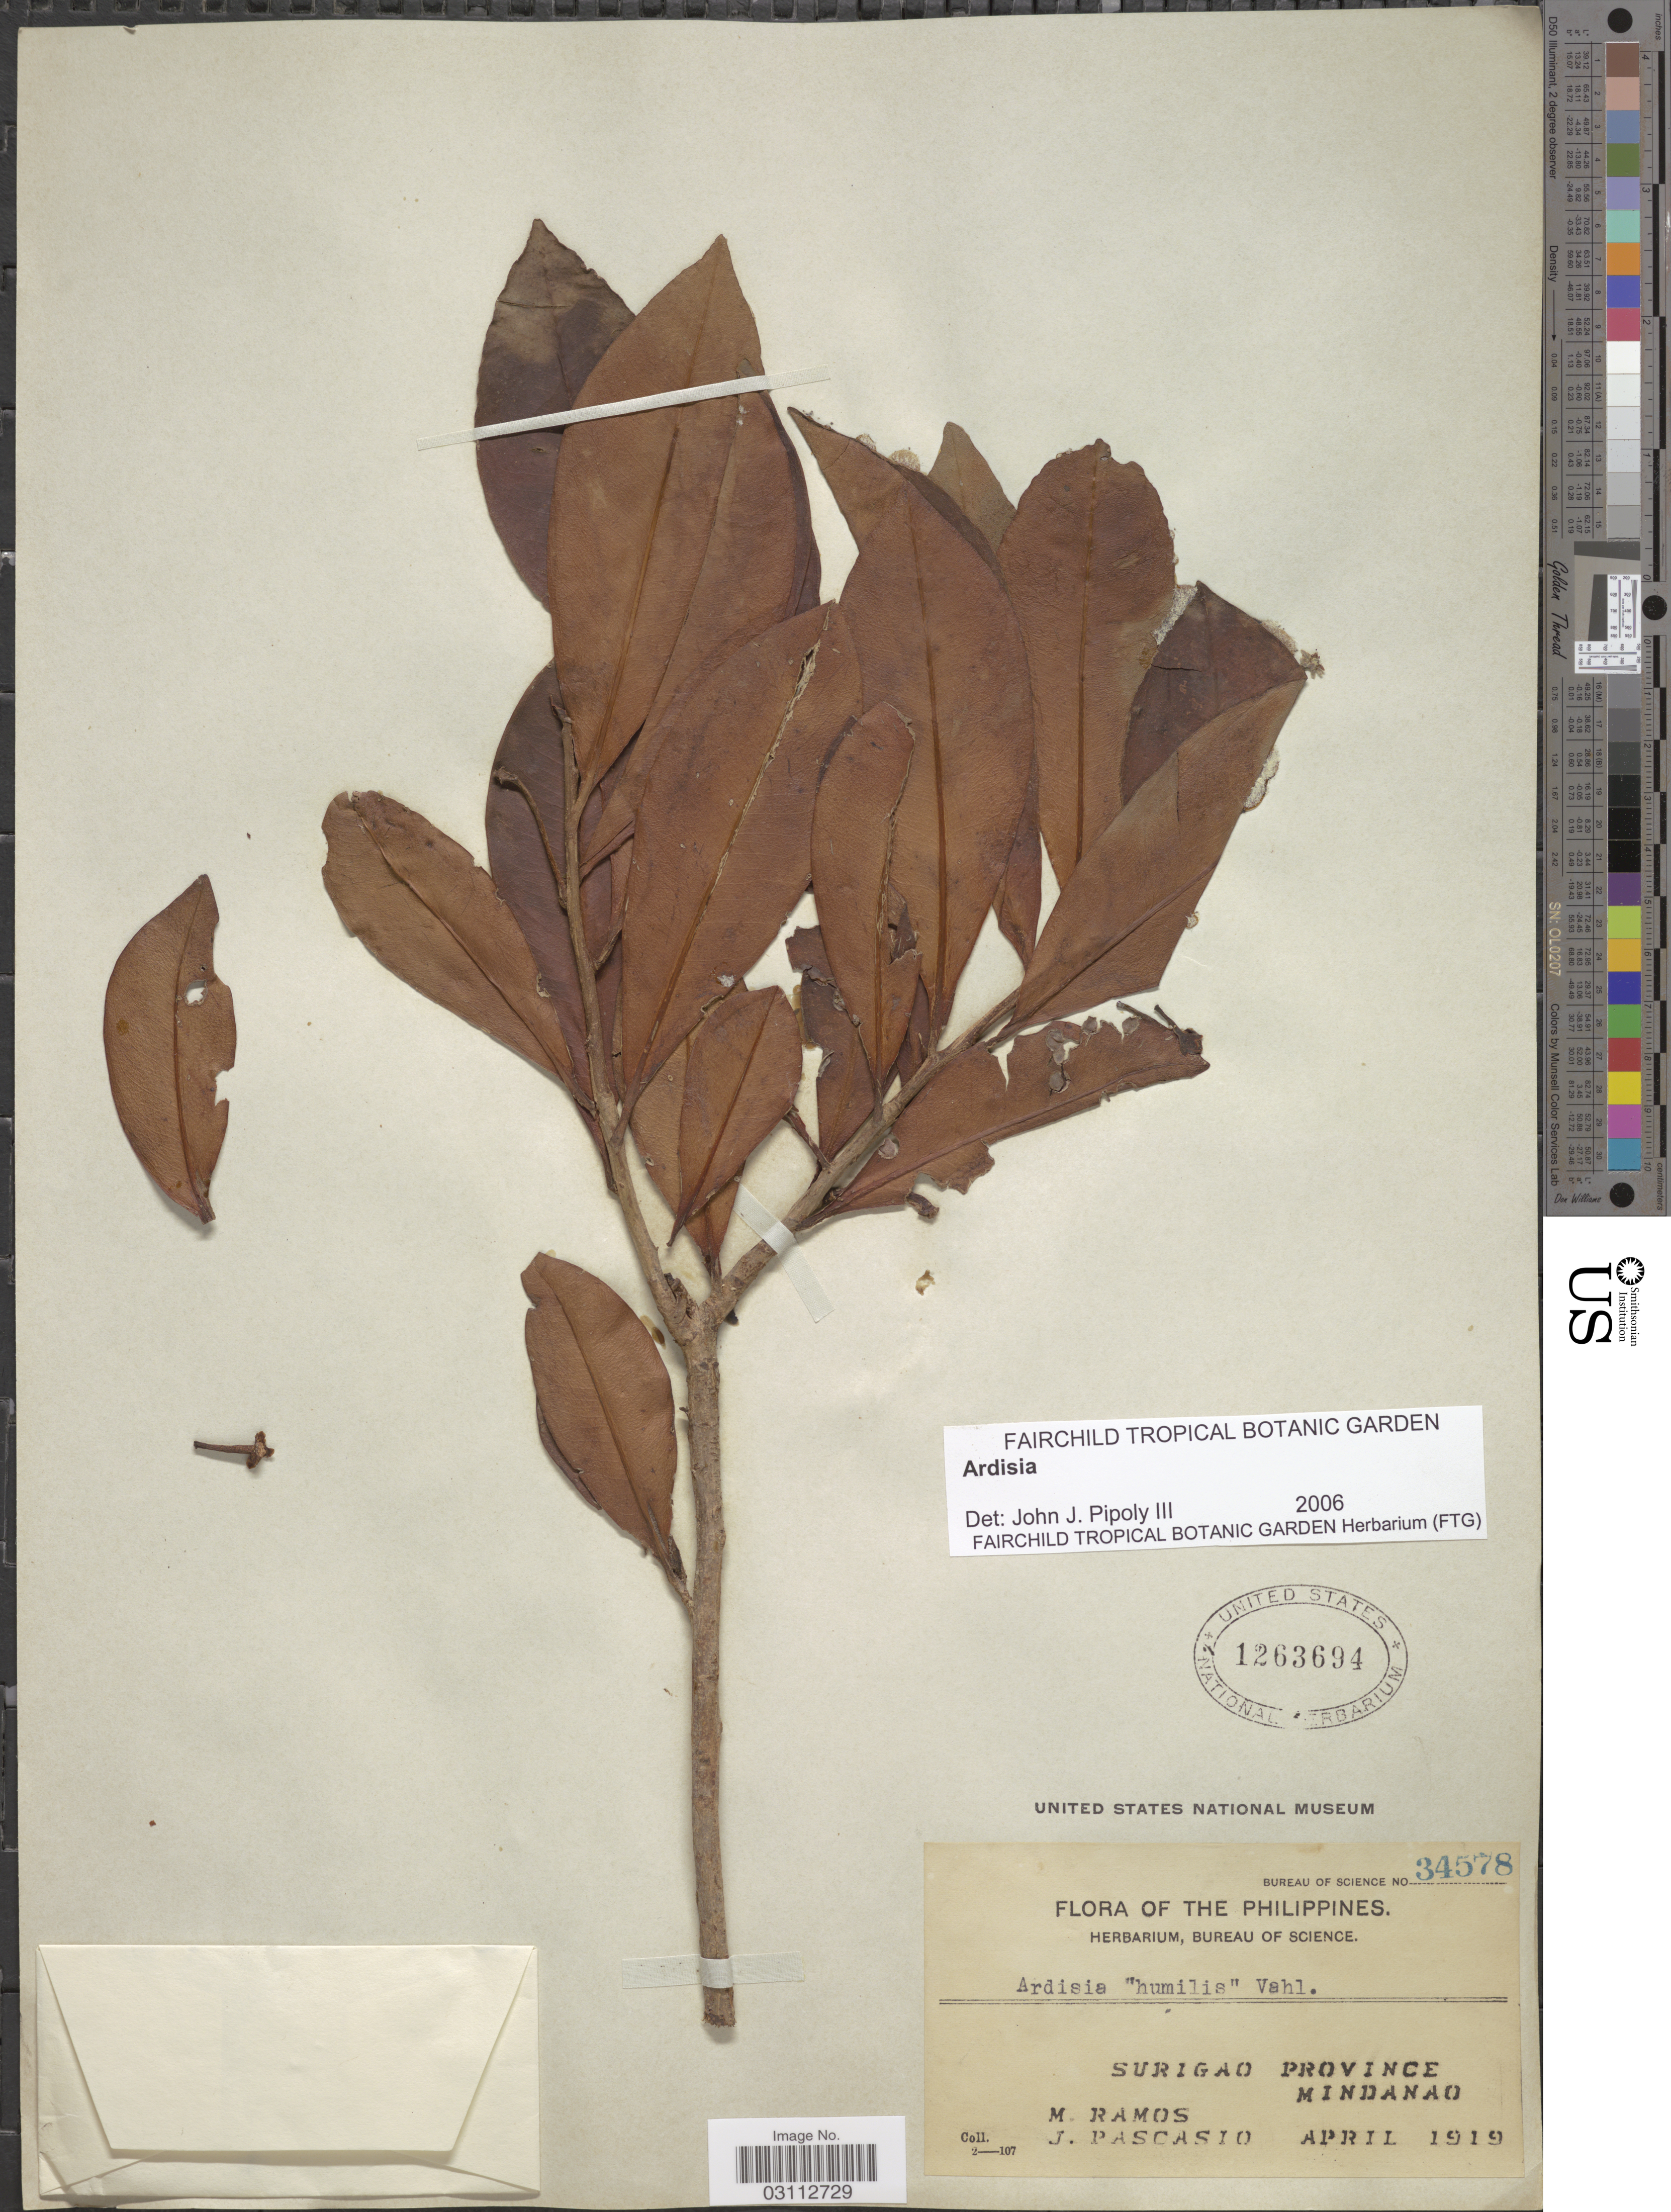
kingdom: Plantae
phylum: Tracheophyta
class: Magnoliopsida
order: Ericales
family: Primulaceae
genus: Ardisia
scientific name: Ardisia humilis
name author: Vahl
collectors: M. Ramos & J. Pascasio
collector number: Bureau of science 34578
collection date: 1919-04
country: Philippines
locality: Surigao Province, Mindanao.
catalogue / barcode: US 1263694